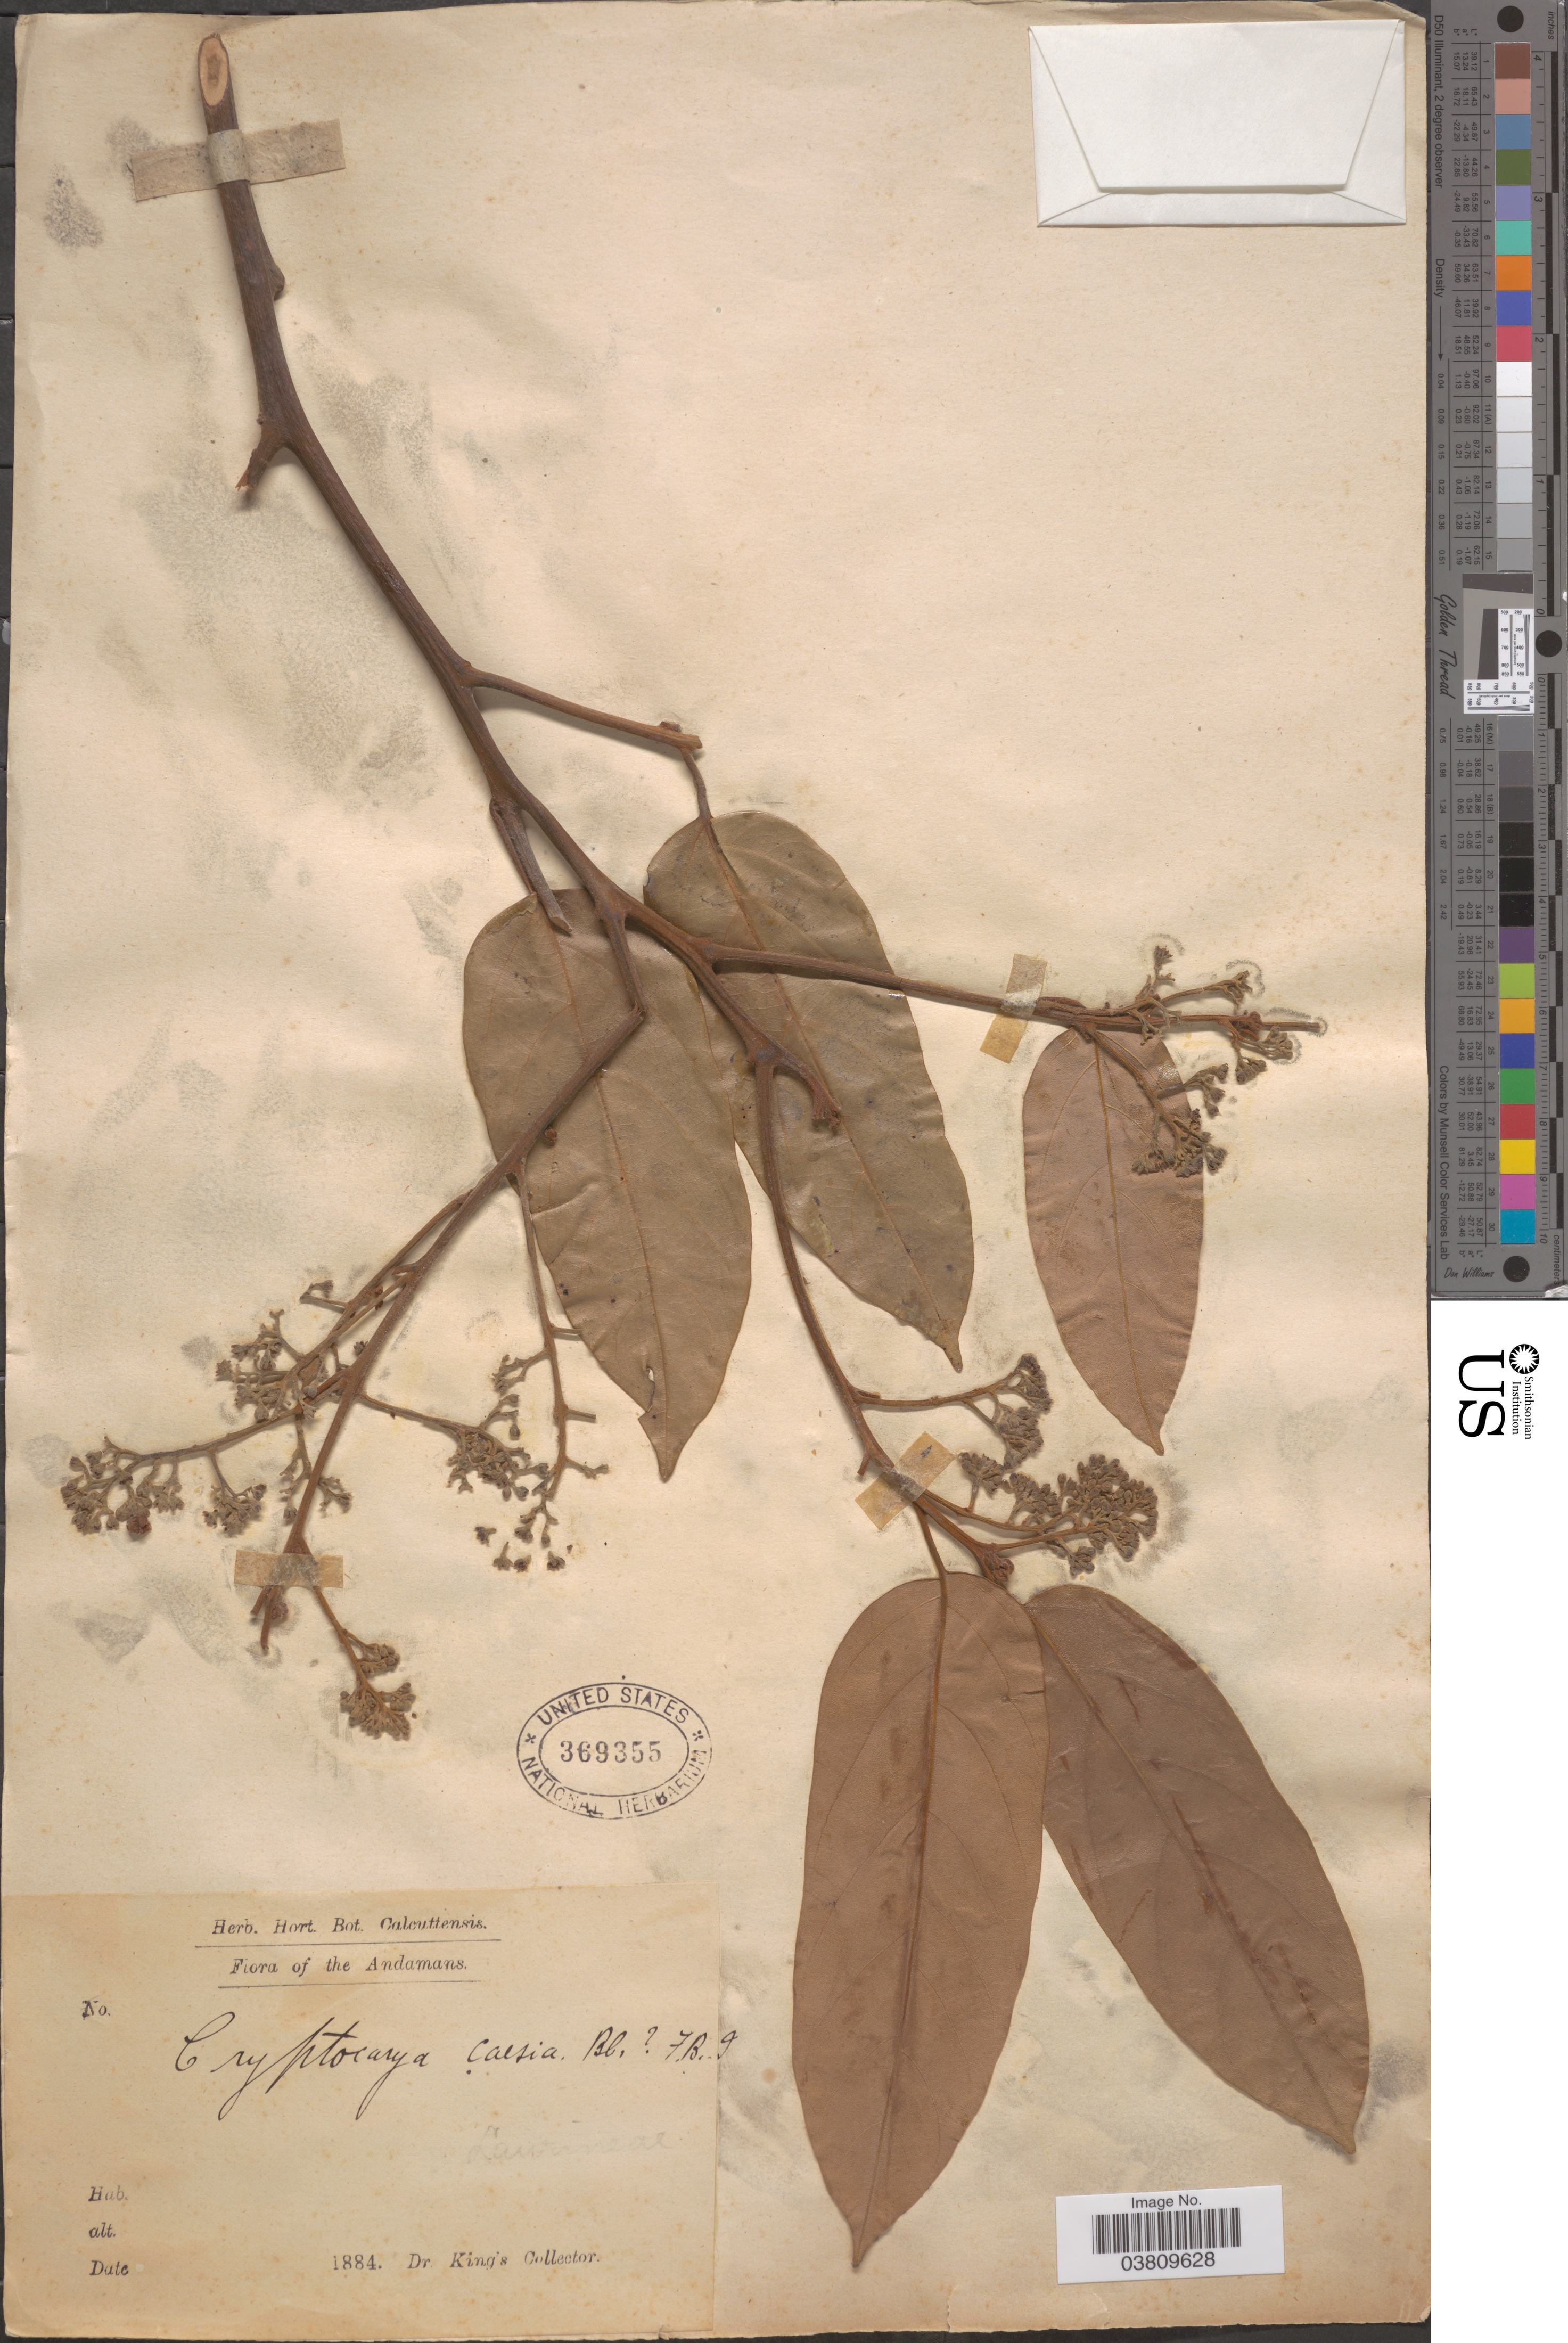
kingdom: Plantae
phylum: Tracheophyta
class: Magnoliopsida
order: Laurales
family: Lauraceae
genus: Cryptocarya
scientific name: Cryptocarya caesia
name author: Blume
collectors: Dr. King's collector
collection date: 1884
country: India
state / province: Andaman and Nicobar Islands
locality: The Andamans.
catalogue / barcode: US 369355